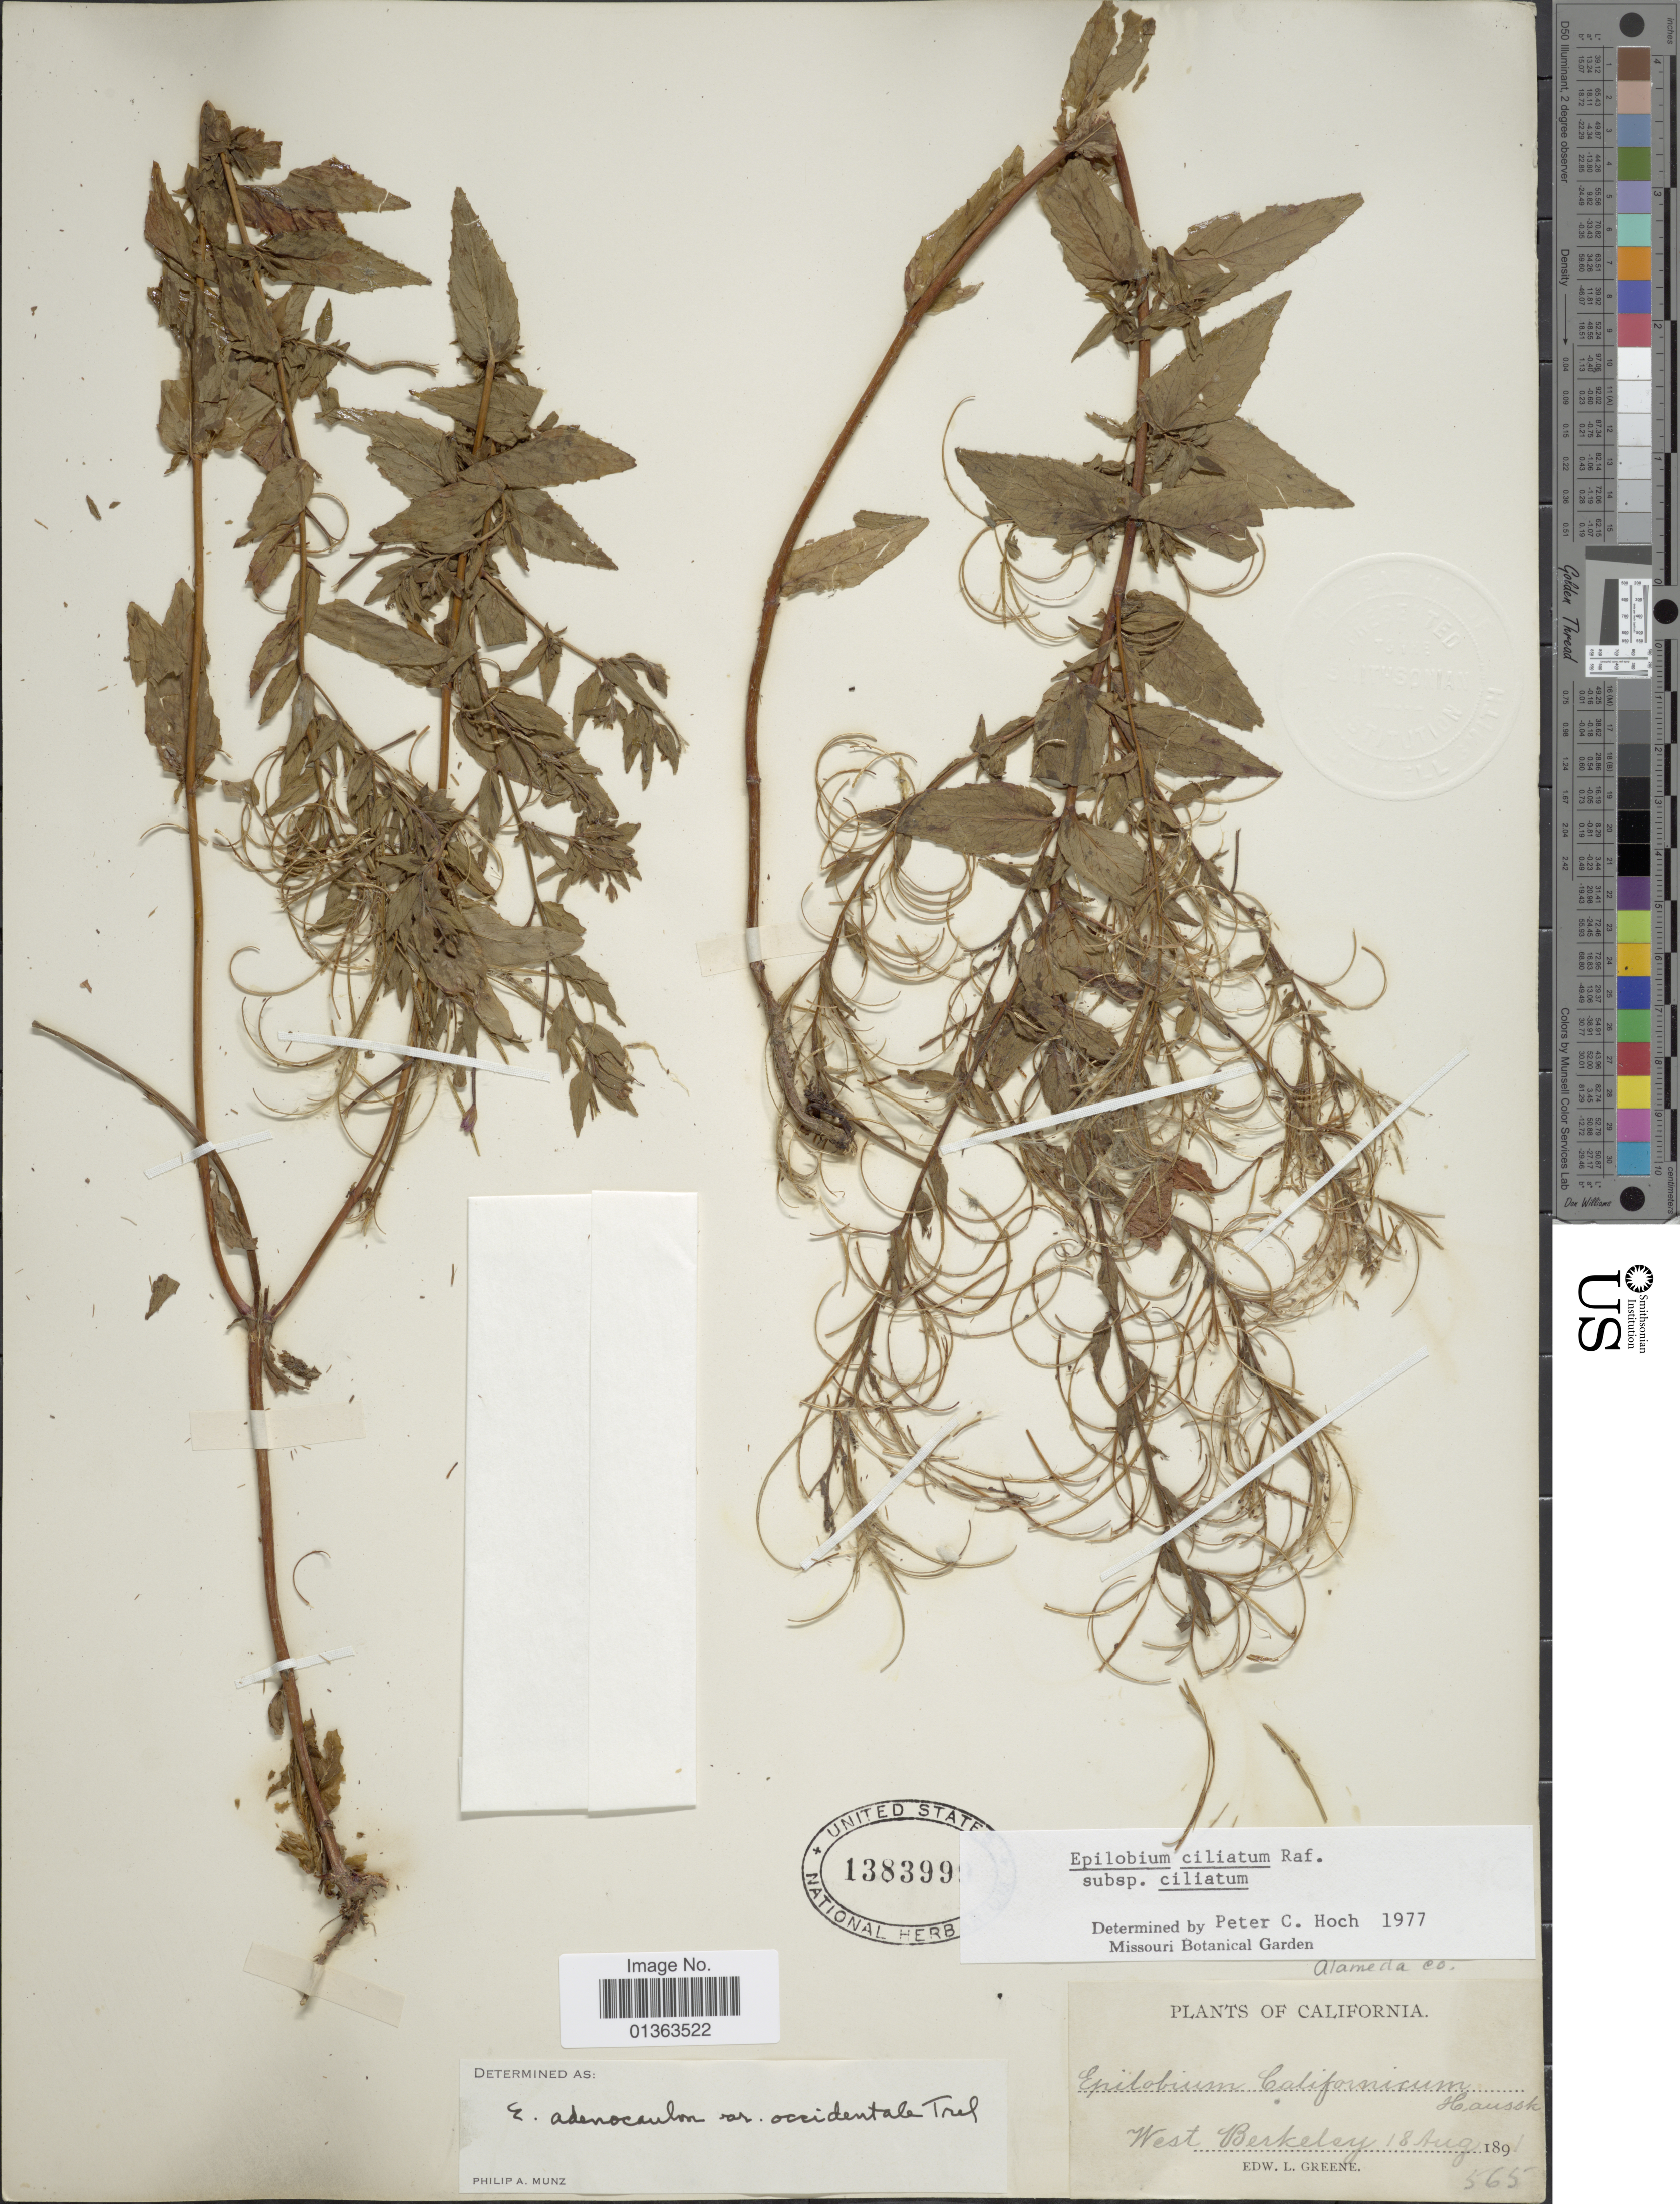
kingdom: Plantae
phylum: Tracheophyta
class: Magnoliopsida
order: Myrtales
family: Onagraceae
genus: Epilobium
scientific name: Epilobium ciliatum subsp. ciliatum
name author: Raf.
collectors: E. L. Greene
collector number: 565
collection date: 1891-08-18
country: United States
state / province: California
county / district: Alameda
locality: West Berkeley.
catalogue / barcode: US 1383999